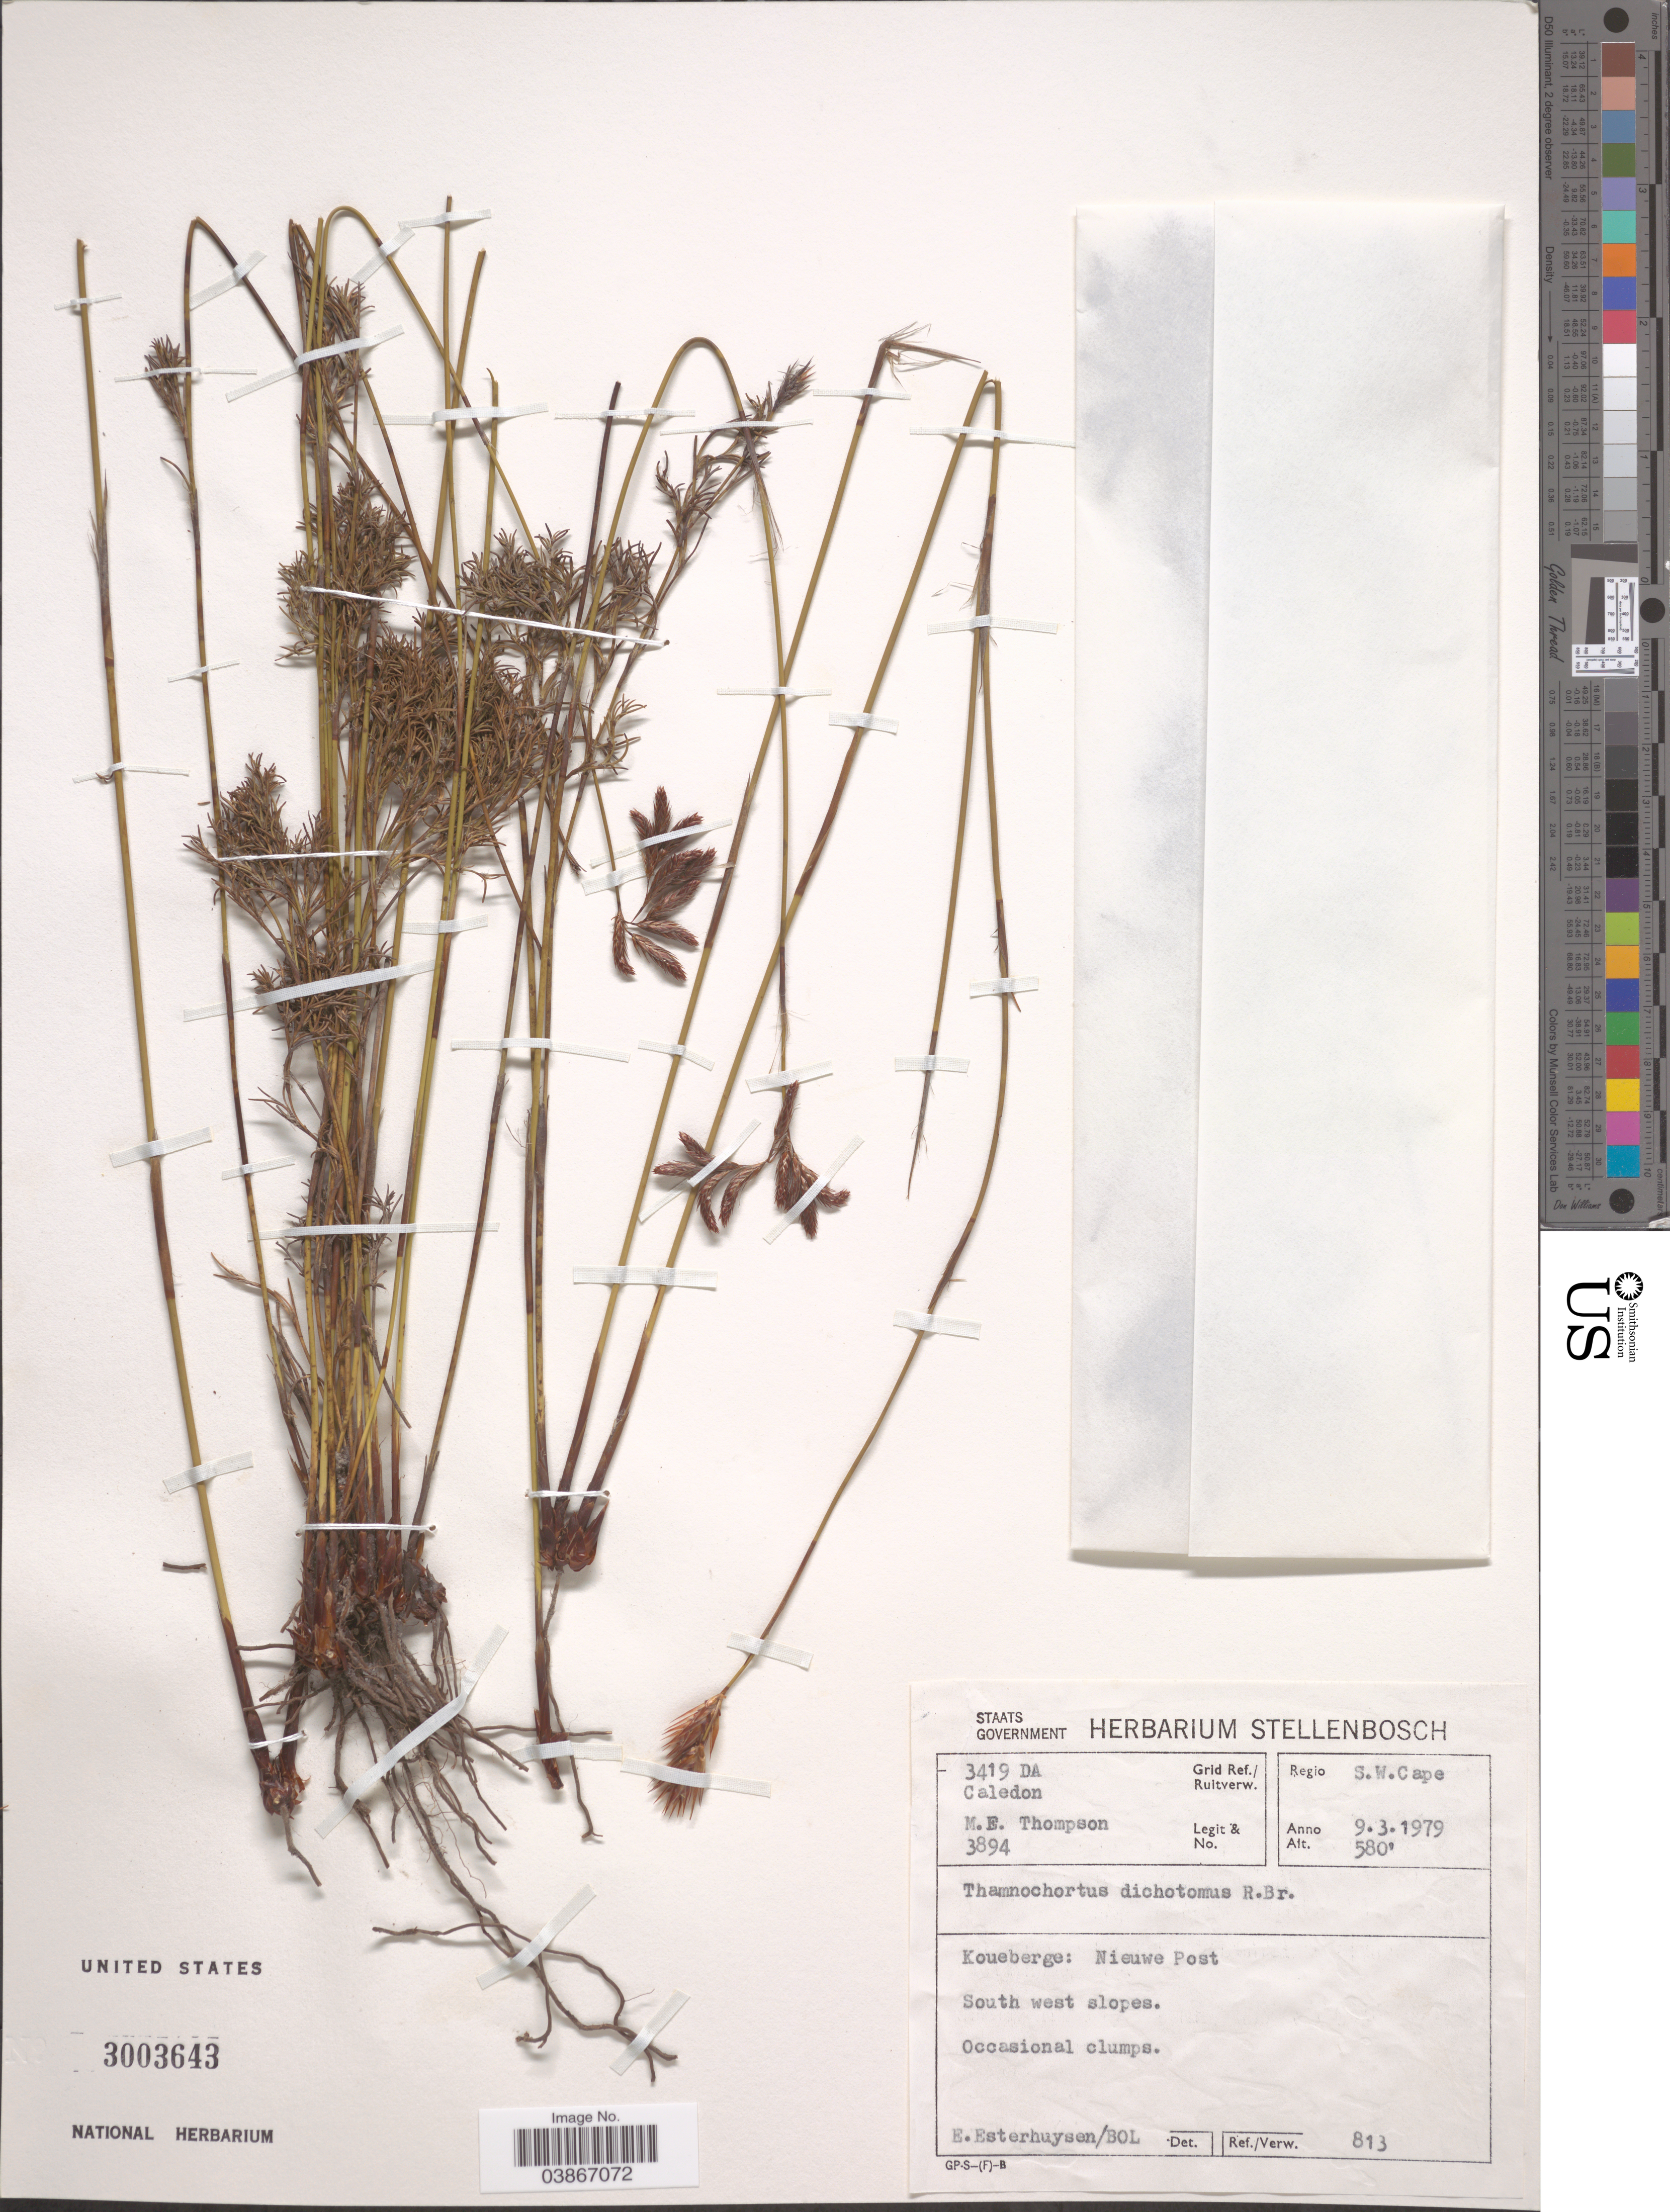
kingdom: Plantae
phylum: Tracheophyta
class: Liliopsida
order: Poales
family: Restionaceae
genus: Thamnochortus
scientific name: Thamnochortus dichotomus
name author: R. Br.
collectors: M. Thompson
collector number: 3894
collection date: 1979-03-09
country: South Africa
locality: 3419 DA Grid Ref./ Ruitverw. Regio S.W. Cape. Koueberge; Nieuwe Post.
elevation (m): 177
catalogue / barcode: US 3003643